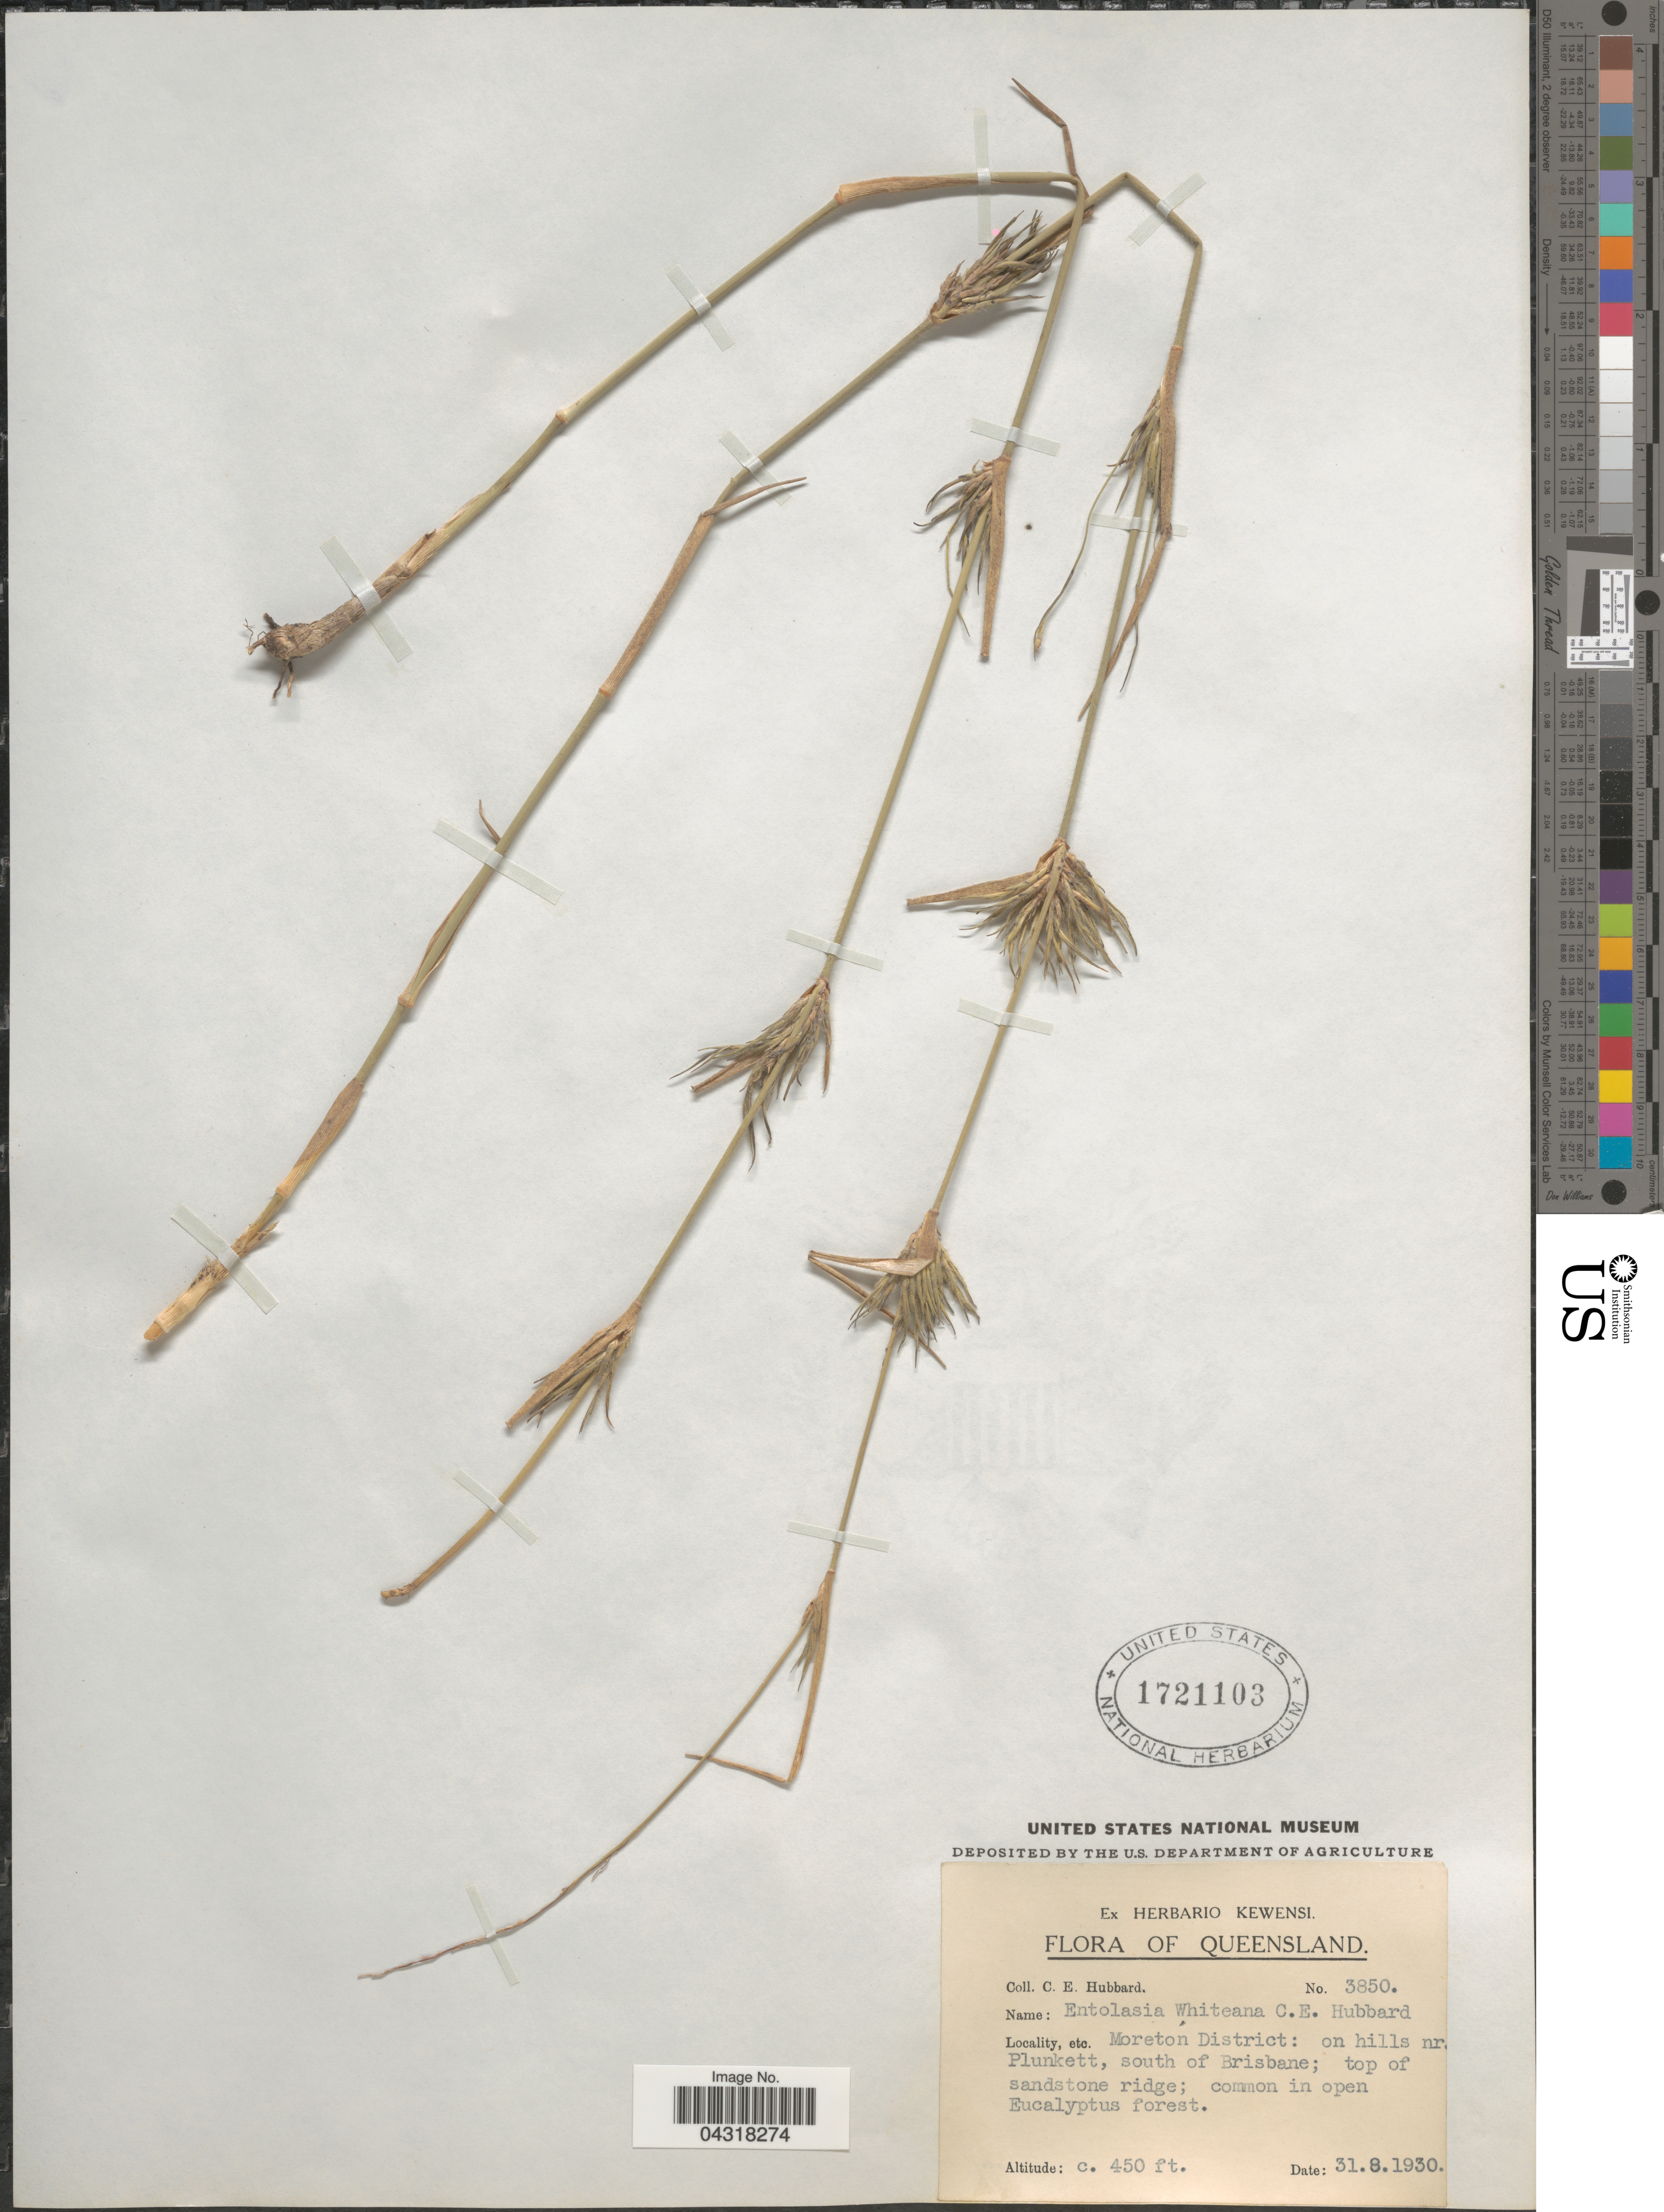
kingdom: Plantae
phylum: Tracheophyta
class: Liliopsida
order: Poales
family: Poaceae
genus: Entolasia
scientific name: Entolasia whiteana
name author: C.E. Hubb.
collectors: C. E. Hubbard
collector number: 3850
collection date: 1930-08-31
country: Australia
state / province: Queensland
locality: Moreton District: on hills nr. Plunkett, south of Brisbane; top of sandstone ridge; common in open Eucalyptus forest.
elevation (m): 137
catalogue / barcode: US 1721103